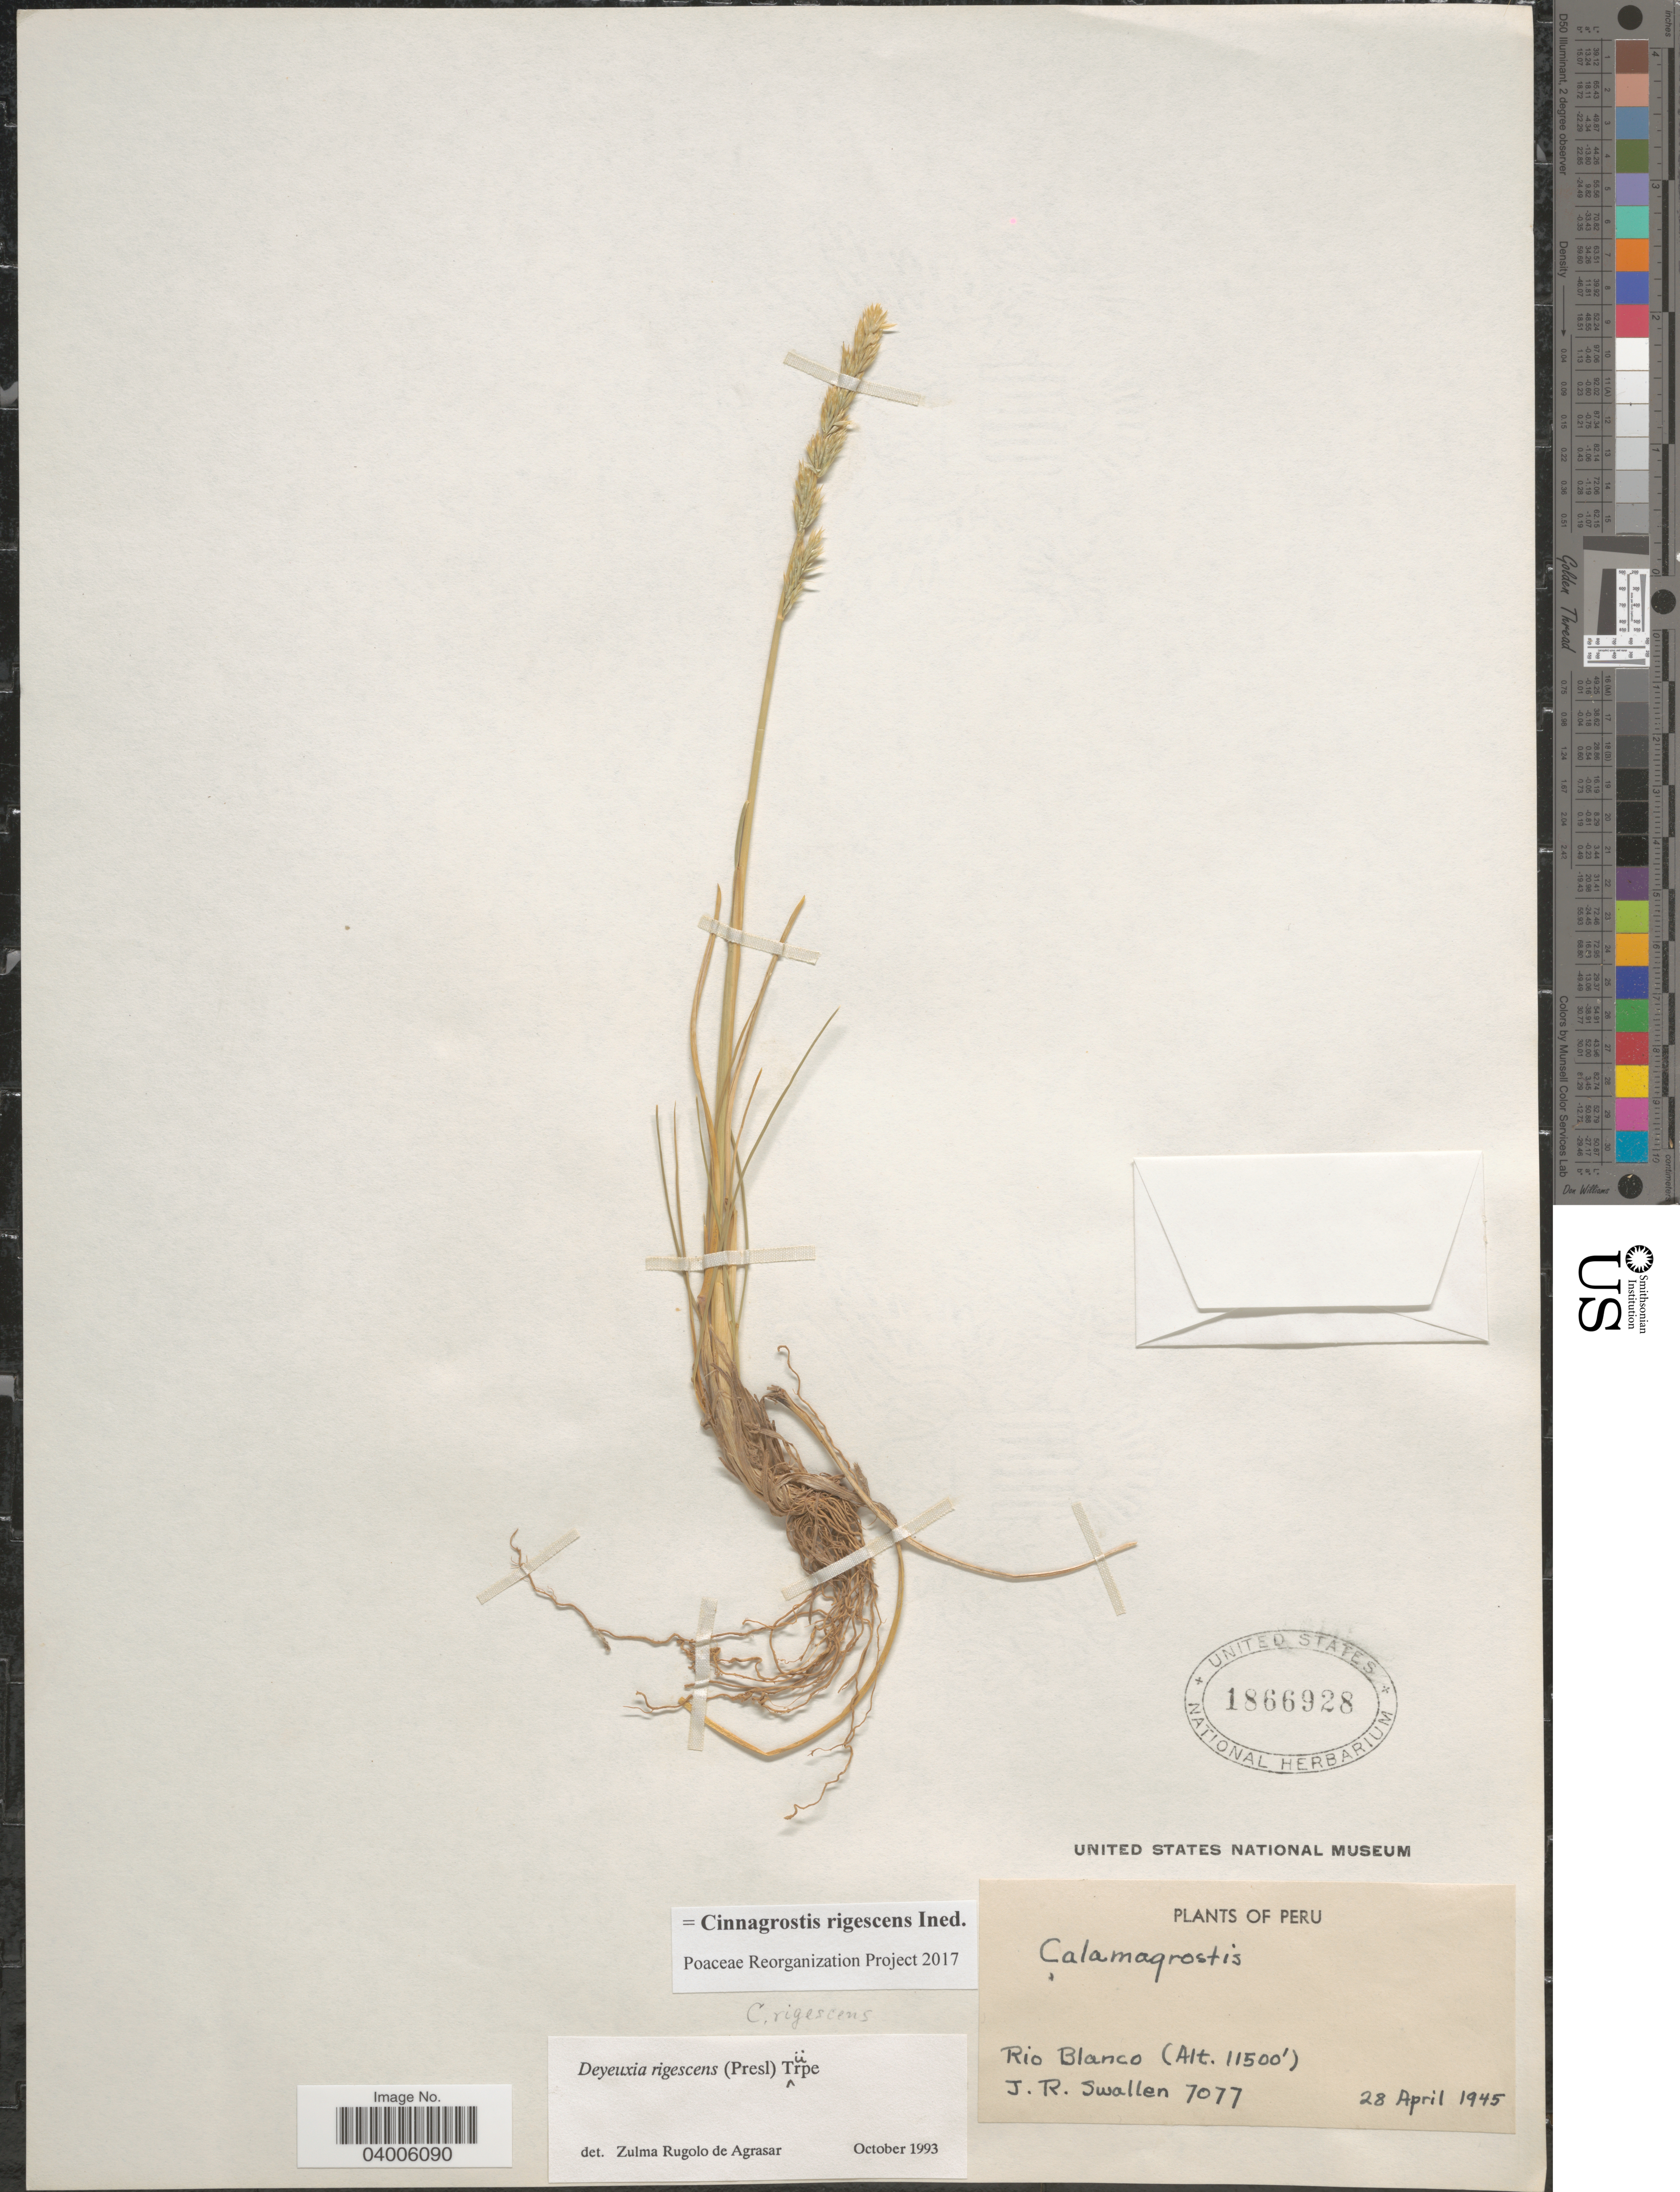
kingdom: Plantae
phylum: Tracheophyta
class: Liliopsida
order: Poales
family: Poaceae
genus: Cinnagrostis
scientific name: Cinnagrostis rigescens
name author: (J. Presl) P.M. Peterson et al.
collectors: J. R. Swallen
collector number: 7077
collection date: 1945-04-28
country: Peru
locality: Rio Blanco.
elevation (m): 3505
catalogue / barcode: US 1866928